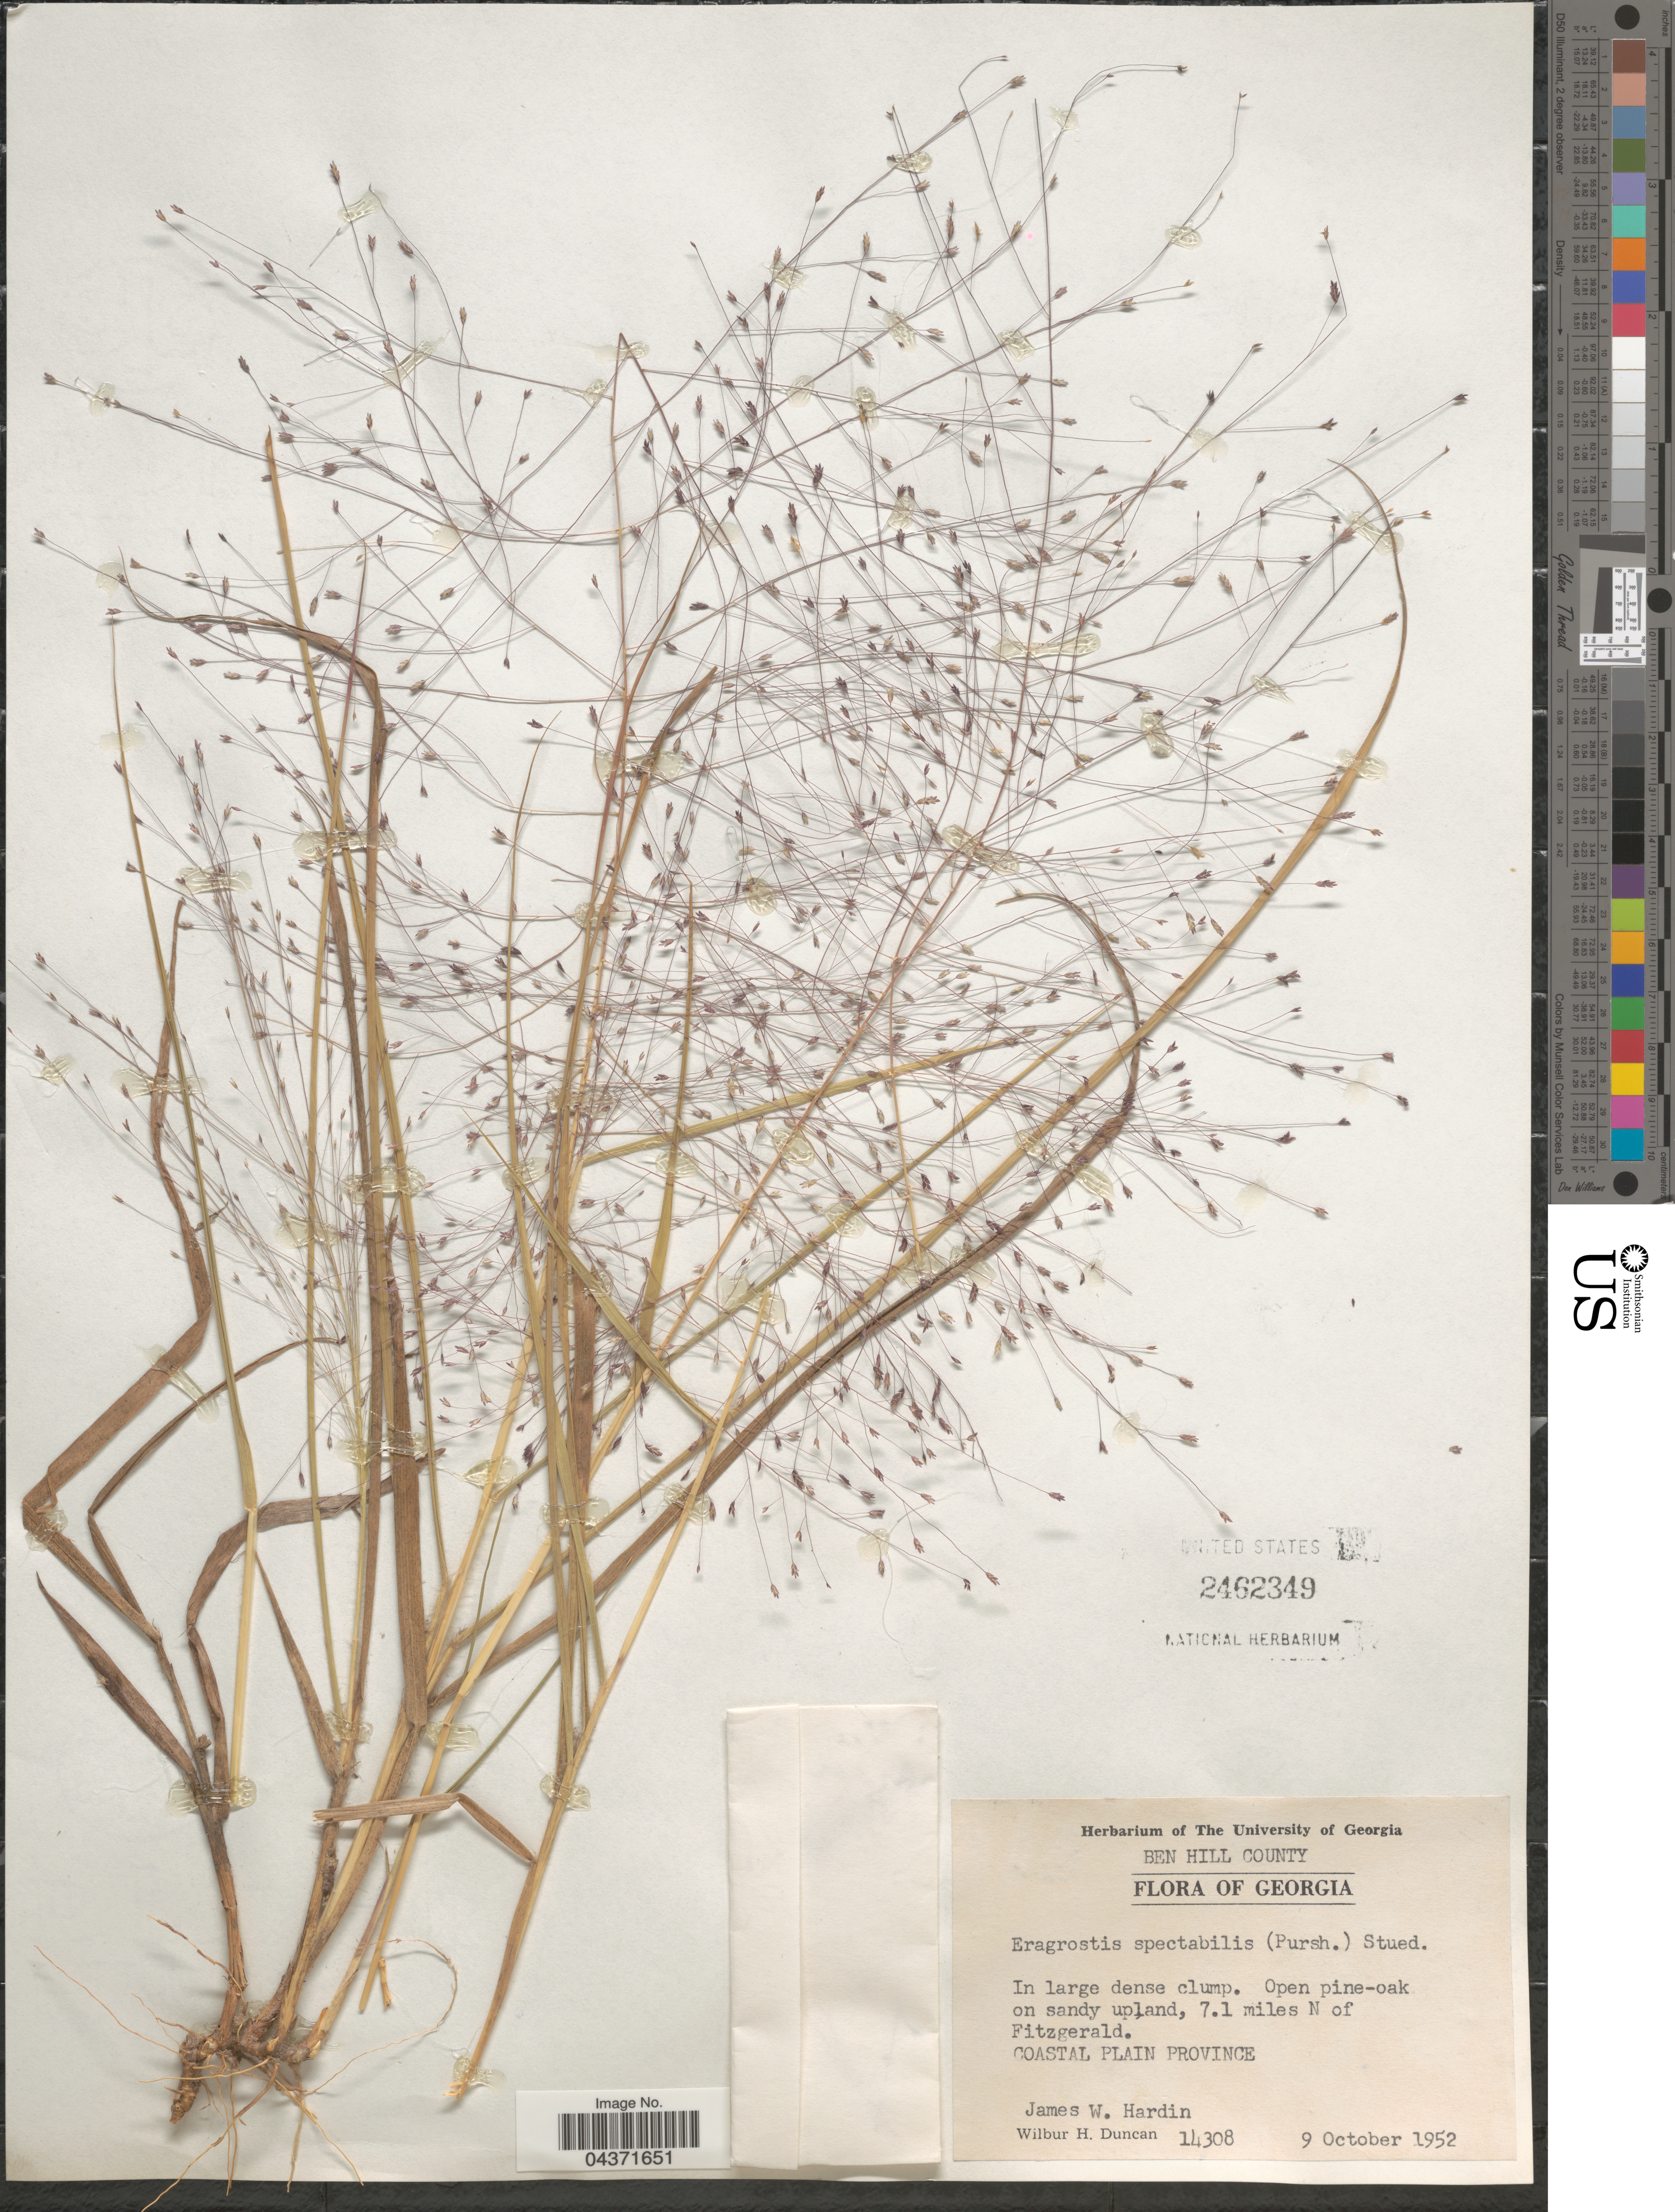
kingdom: Plantae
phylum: Tracheophyta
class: Liliopsida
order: Poales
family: Poaceae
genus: Eragrostis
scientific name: Eragrostis spectabilis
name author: (Pursh) Steud.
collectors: J. W. Hardin & W. H. Duncan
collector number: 14308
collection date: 1952-10-09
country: United States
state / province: Georgia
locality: Ben Hill County. 7.1 miles N of Fitzgerald. Coastal Plain Province.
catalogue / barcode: US 2462349